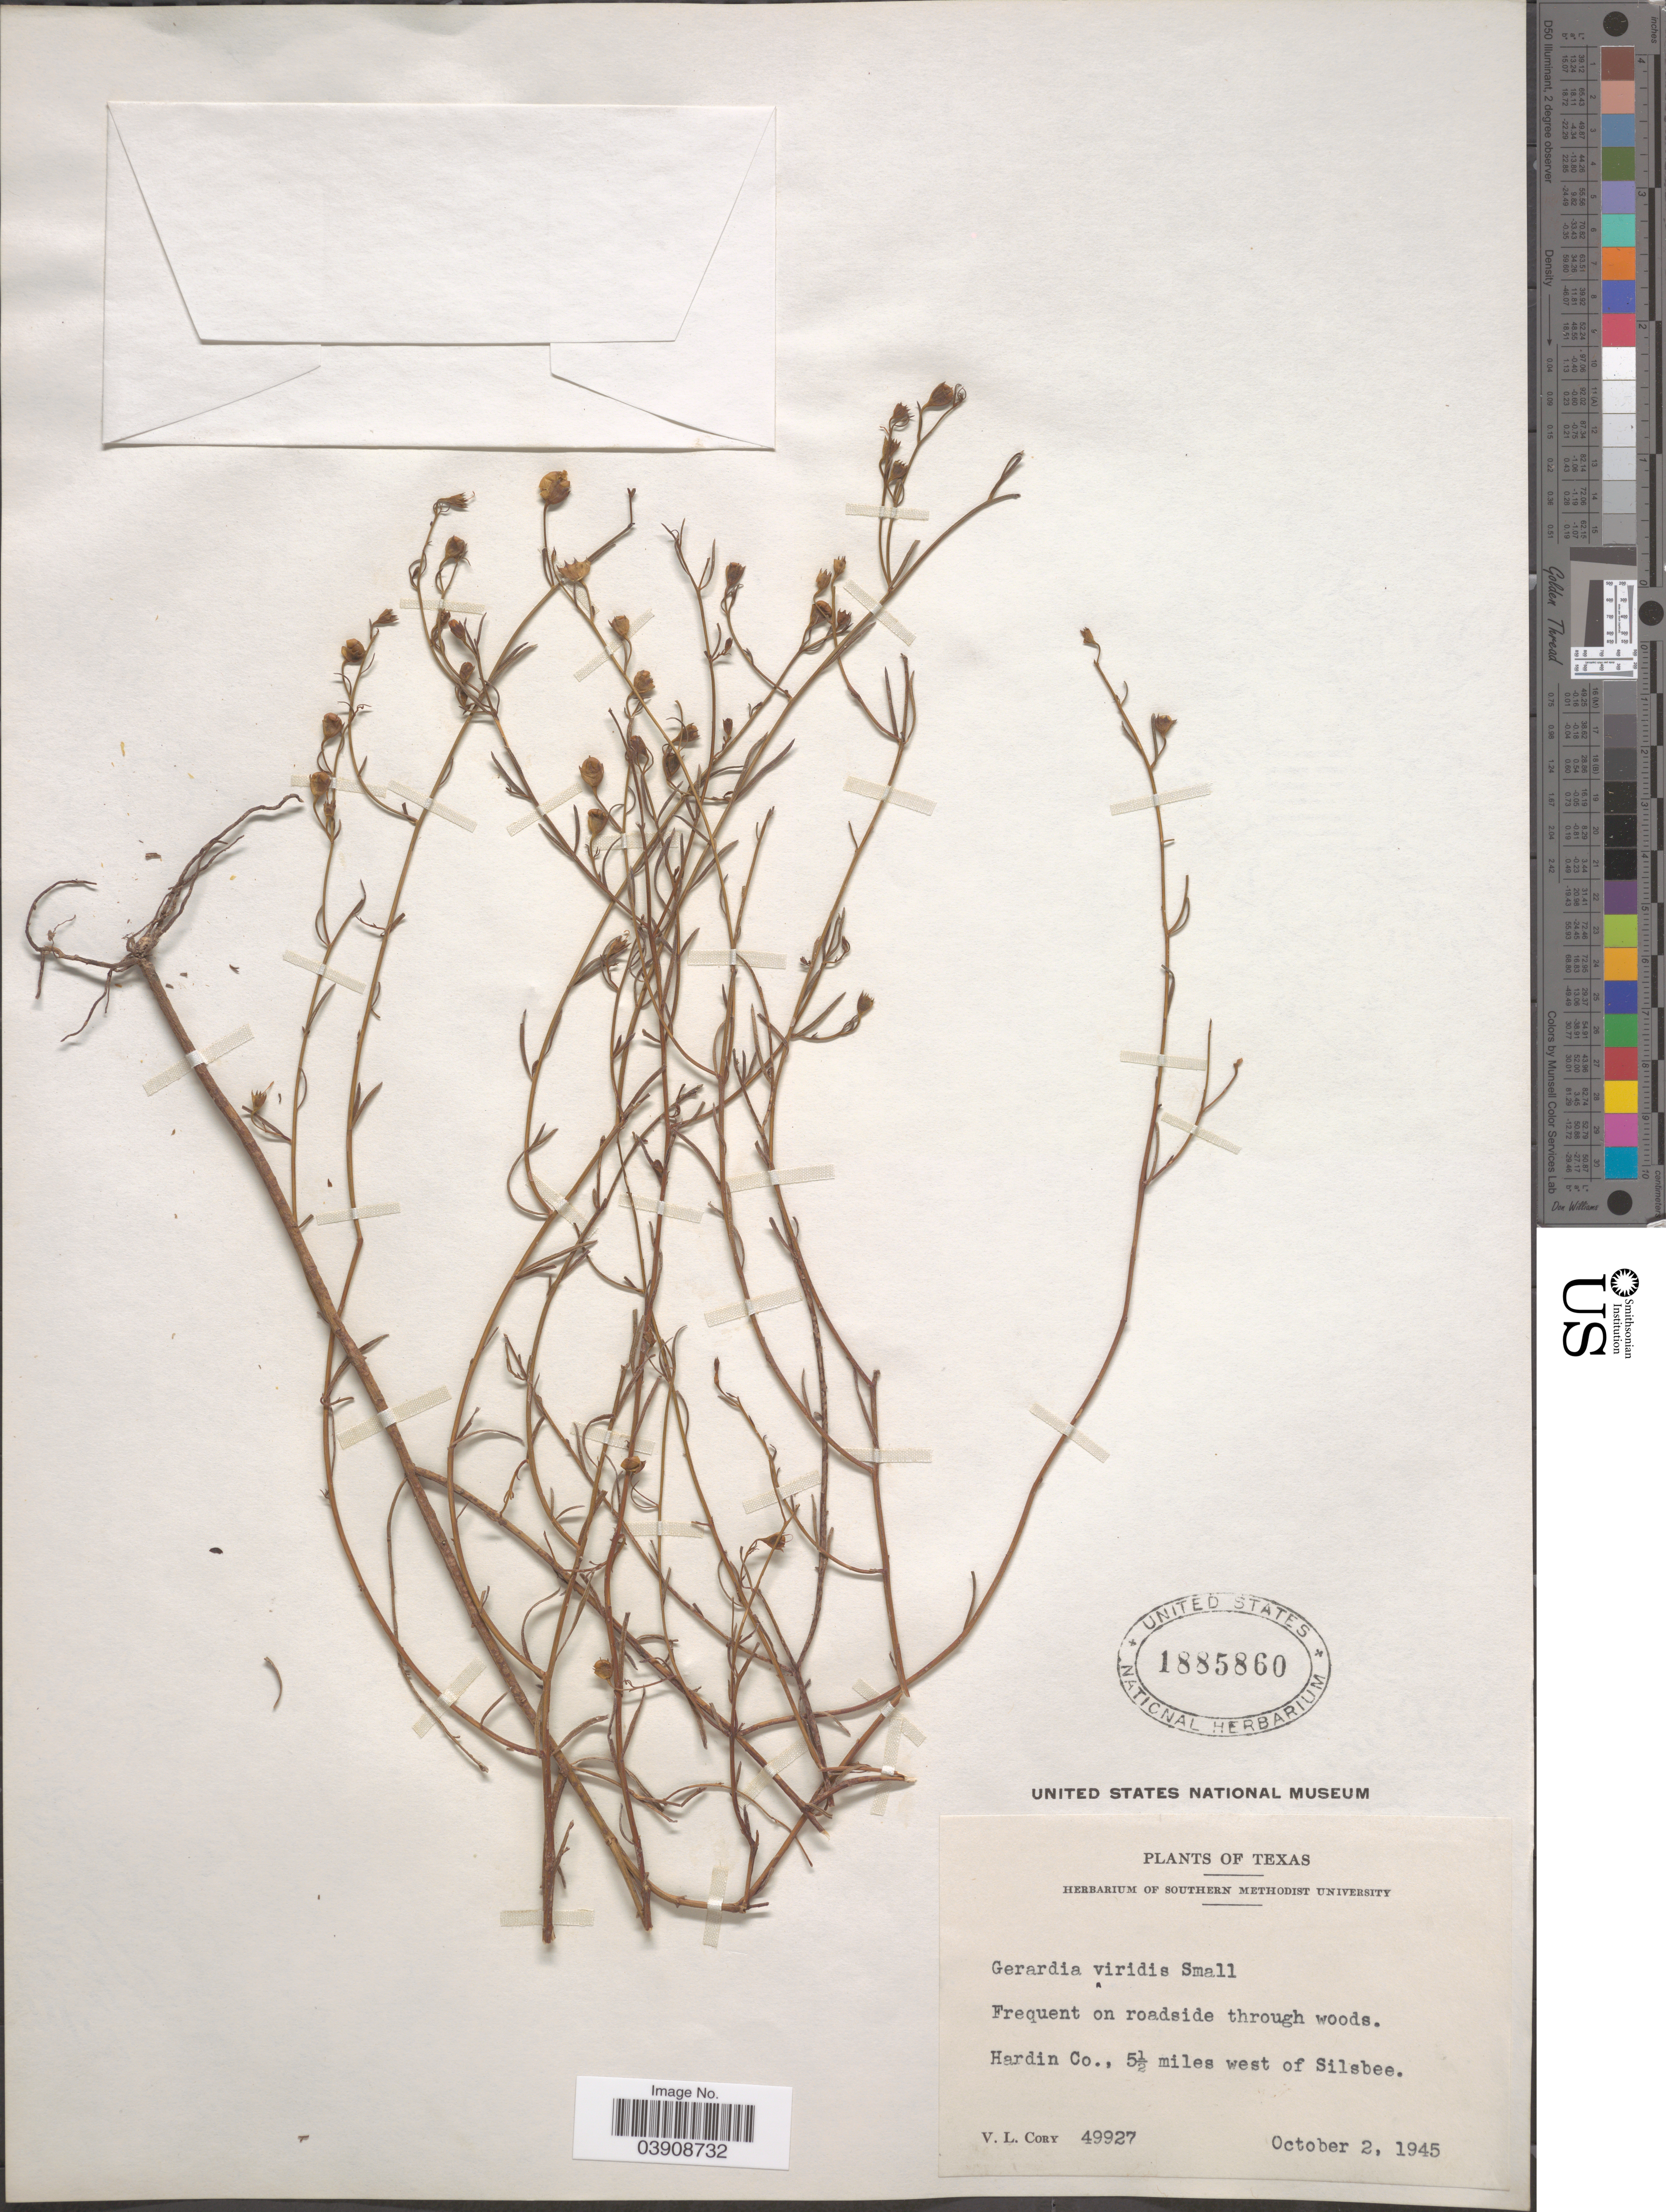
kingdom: Plantae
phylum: Tracheophyta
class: Magnoliopsida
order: Lamiales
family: Orobanchaceae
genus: Agalinis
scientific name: Agalinis viridis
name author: (Small) Pennell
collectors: V. Cory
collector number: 49927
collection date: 1945-10-02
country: United States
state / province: Texas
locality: On roadside through woods. Hardin Co., 5½ miles west of Silsbee.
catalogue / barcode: US 1885860